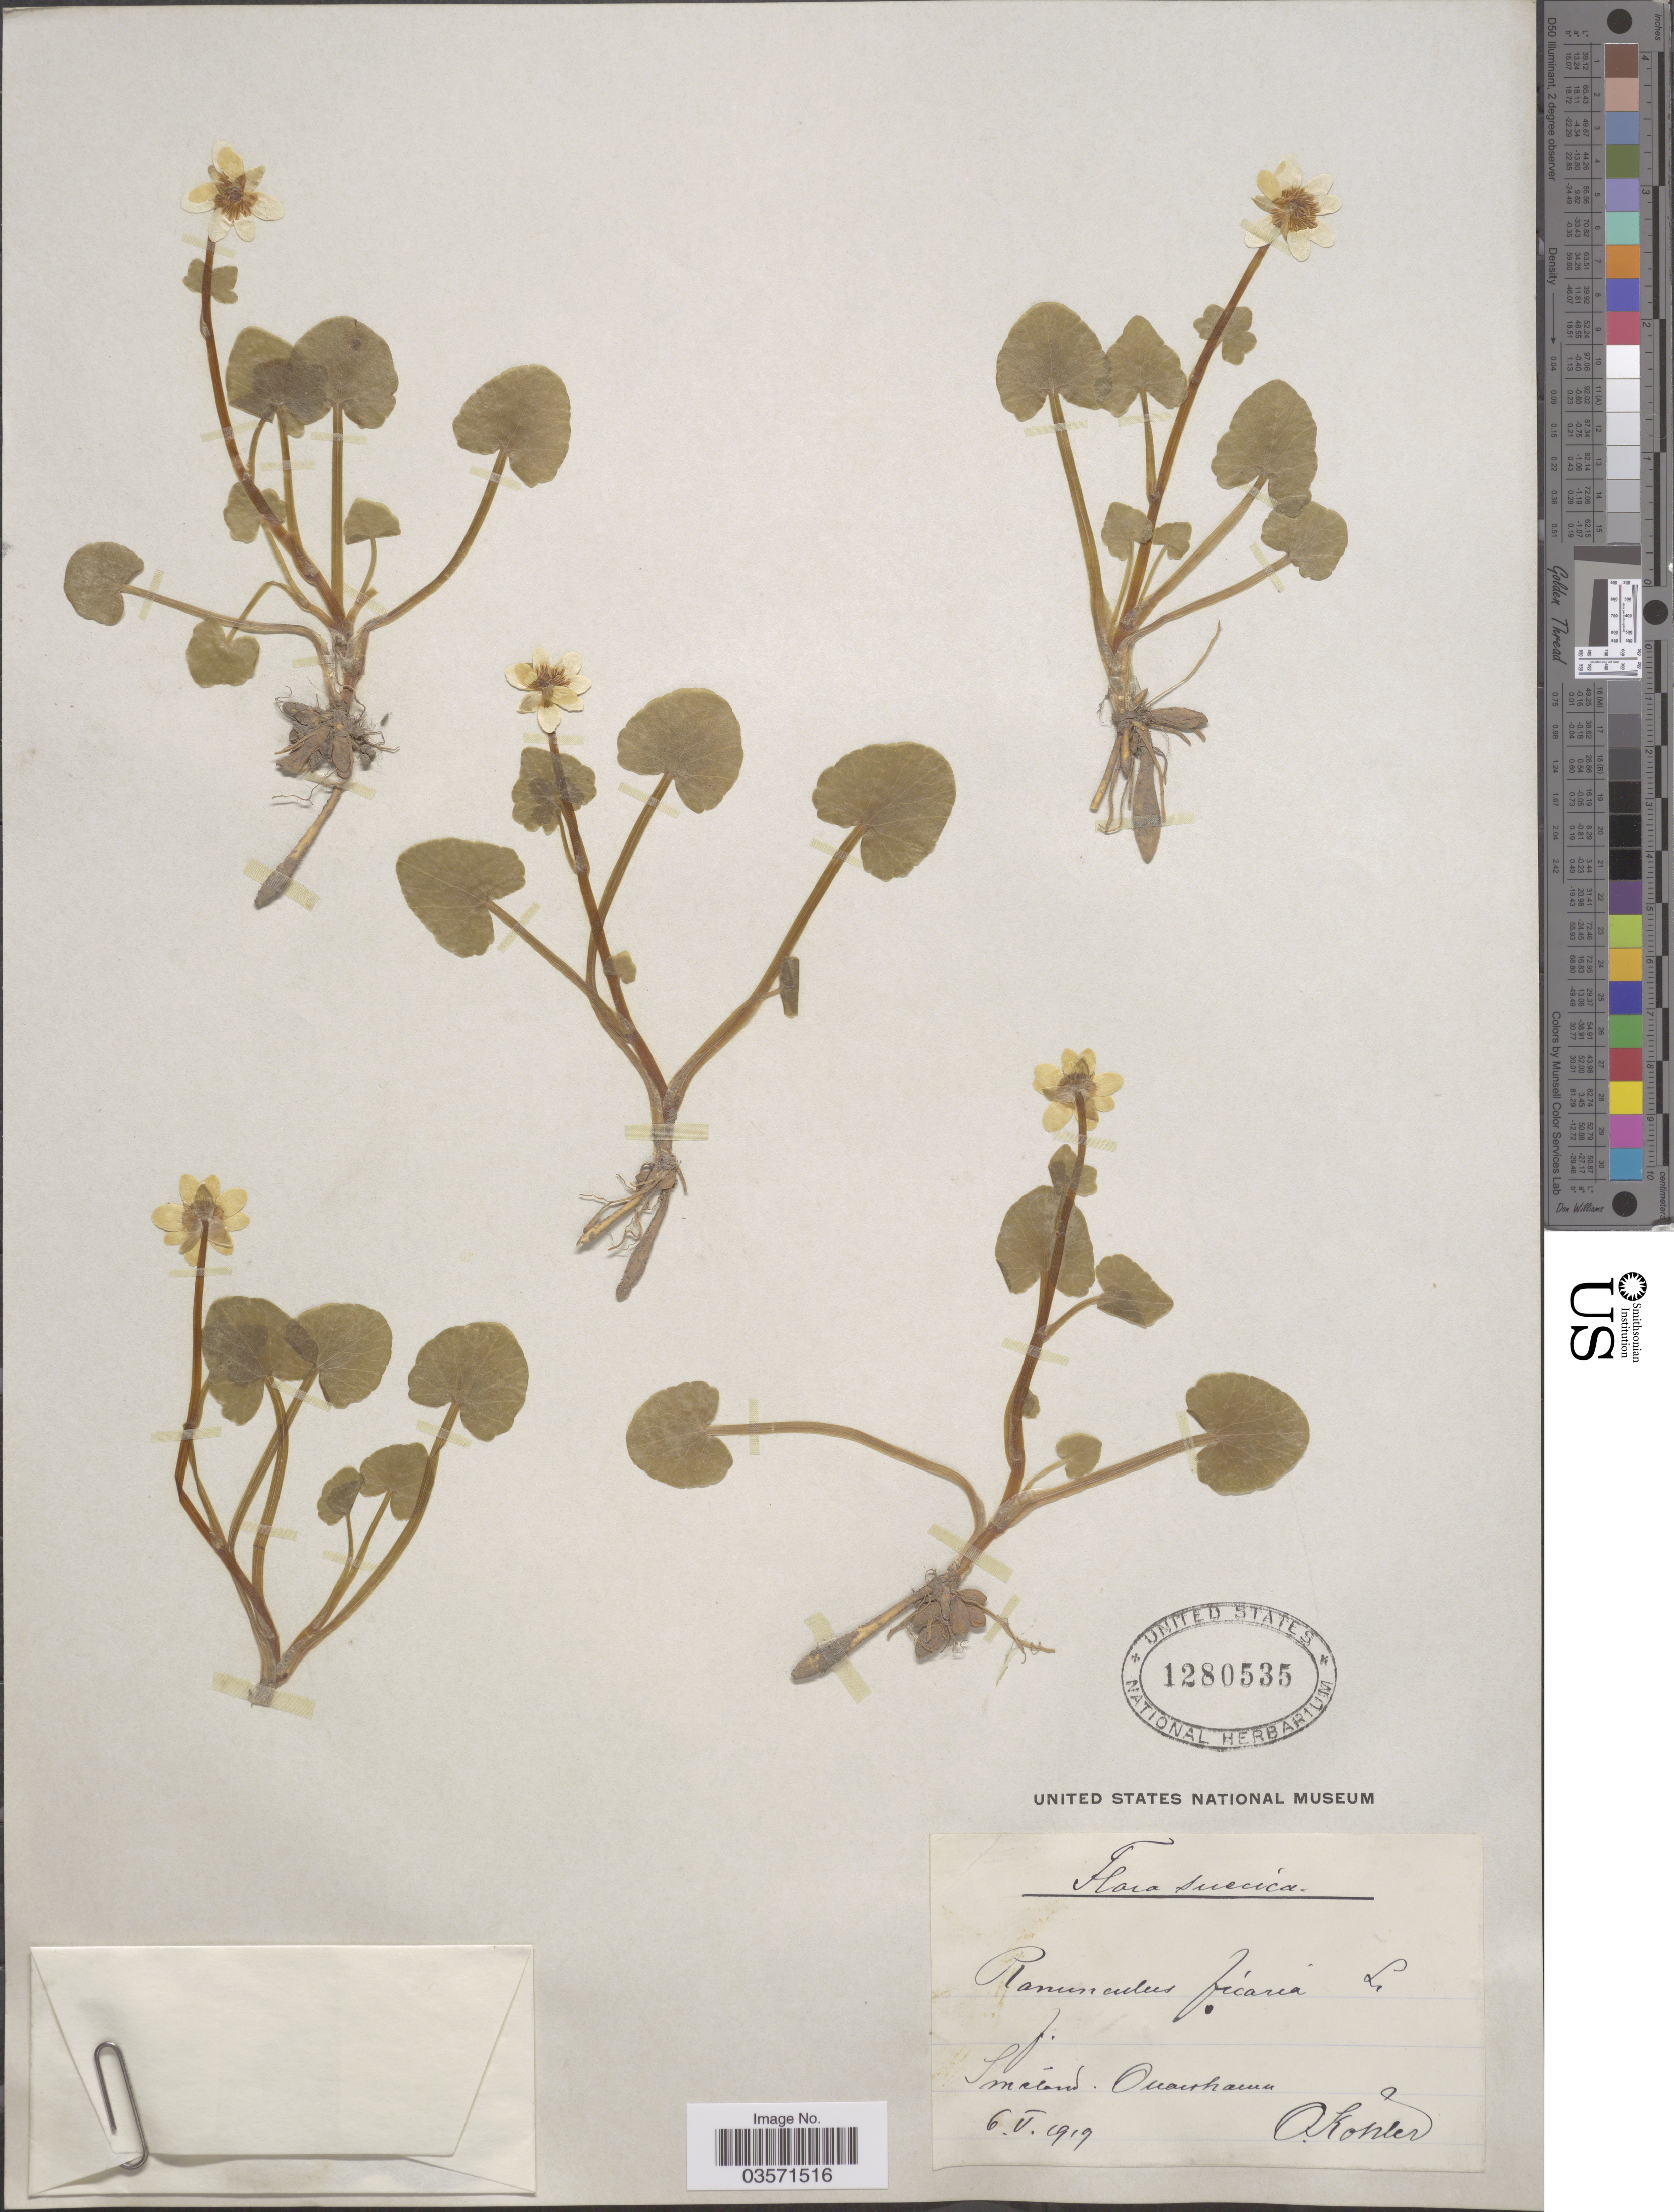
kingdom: Plantae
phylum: Tracheophyta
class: Magnoliopsida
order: Ranunculales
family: Ranunculaceae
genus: Ficaria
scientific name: Ficaria verna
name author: Huds.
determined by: Strong, M. T., (US), Smithsonian Institution - National Museum of Natural History (UNITED STATES)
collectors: O. Köhler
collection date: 1919-05-06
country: Sweden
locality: Suecica. Smaland. Oscarshamn.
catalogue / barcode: US 1280535